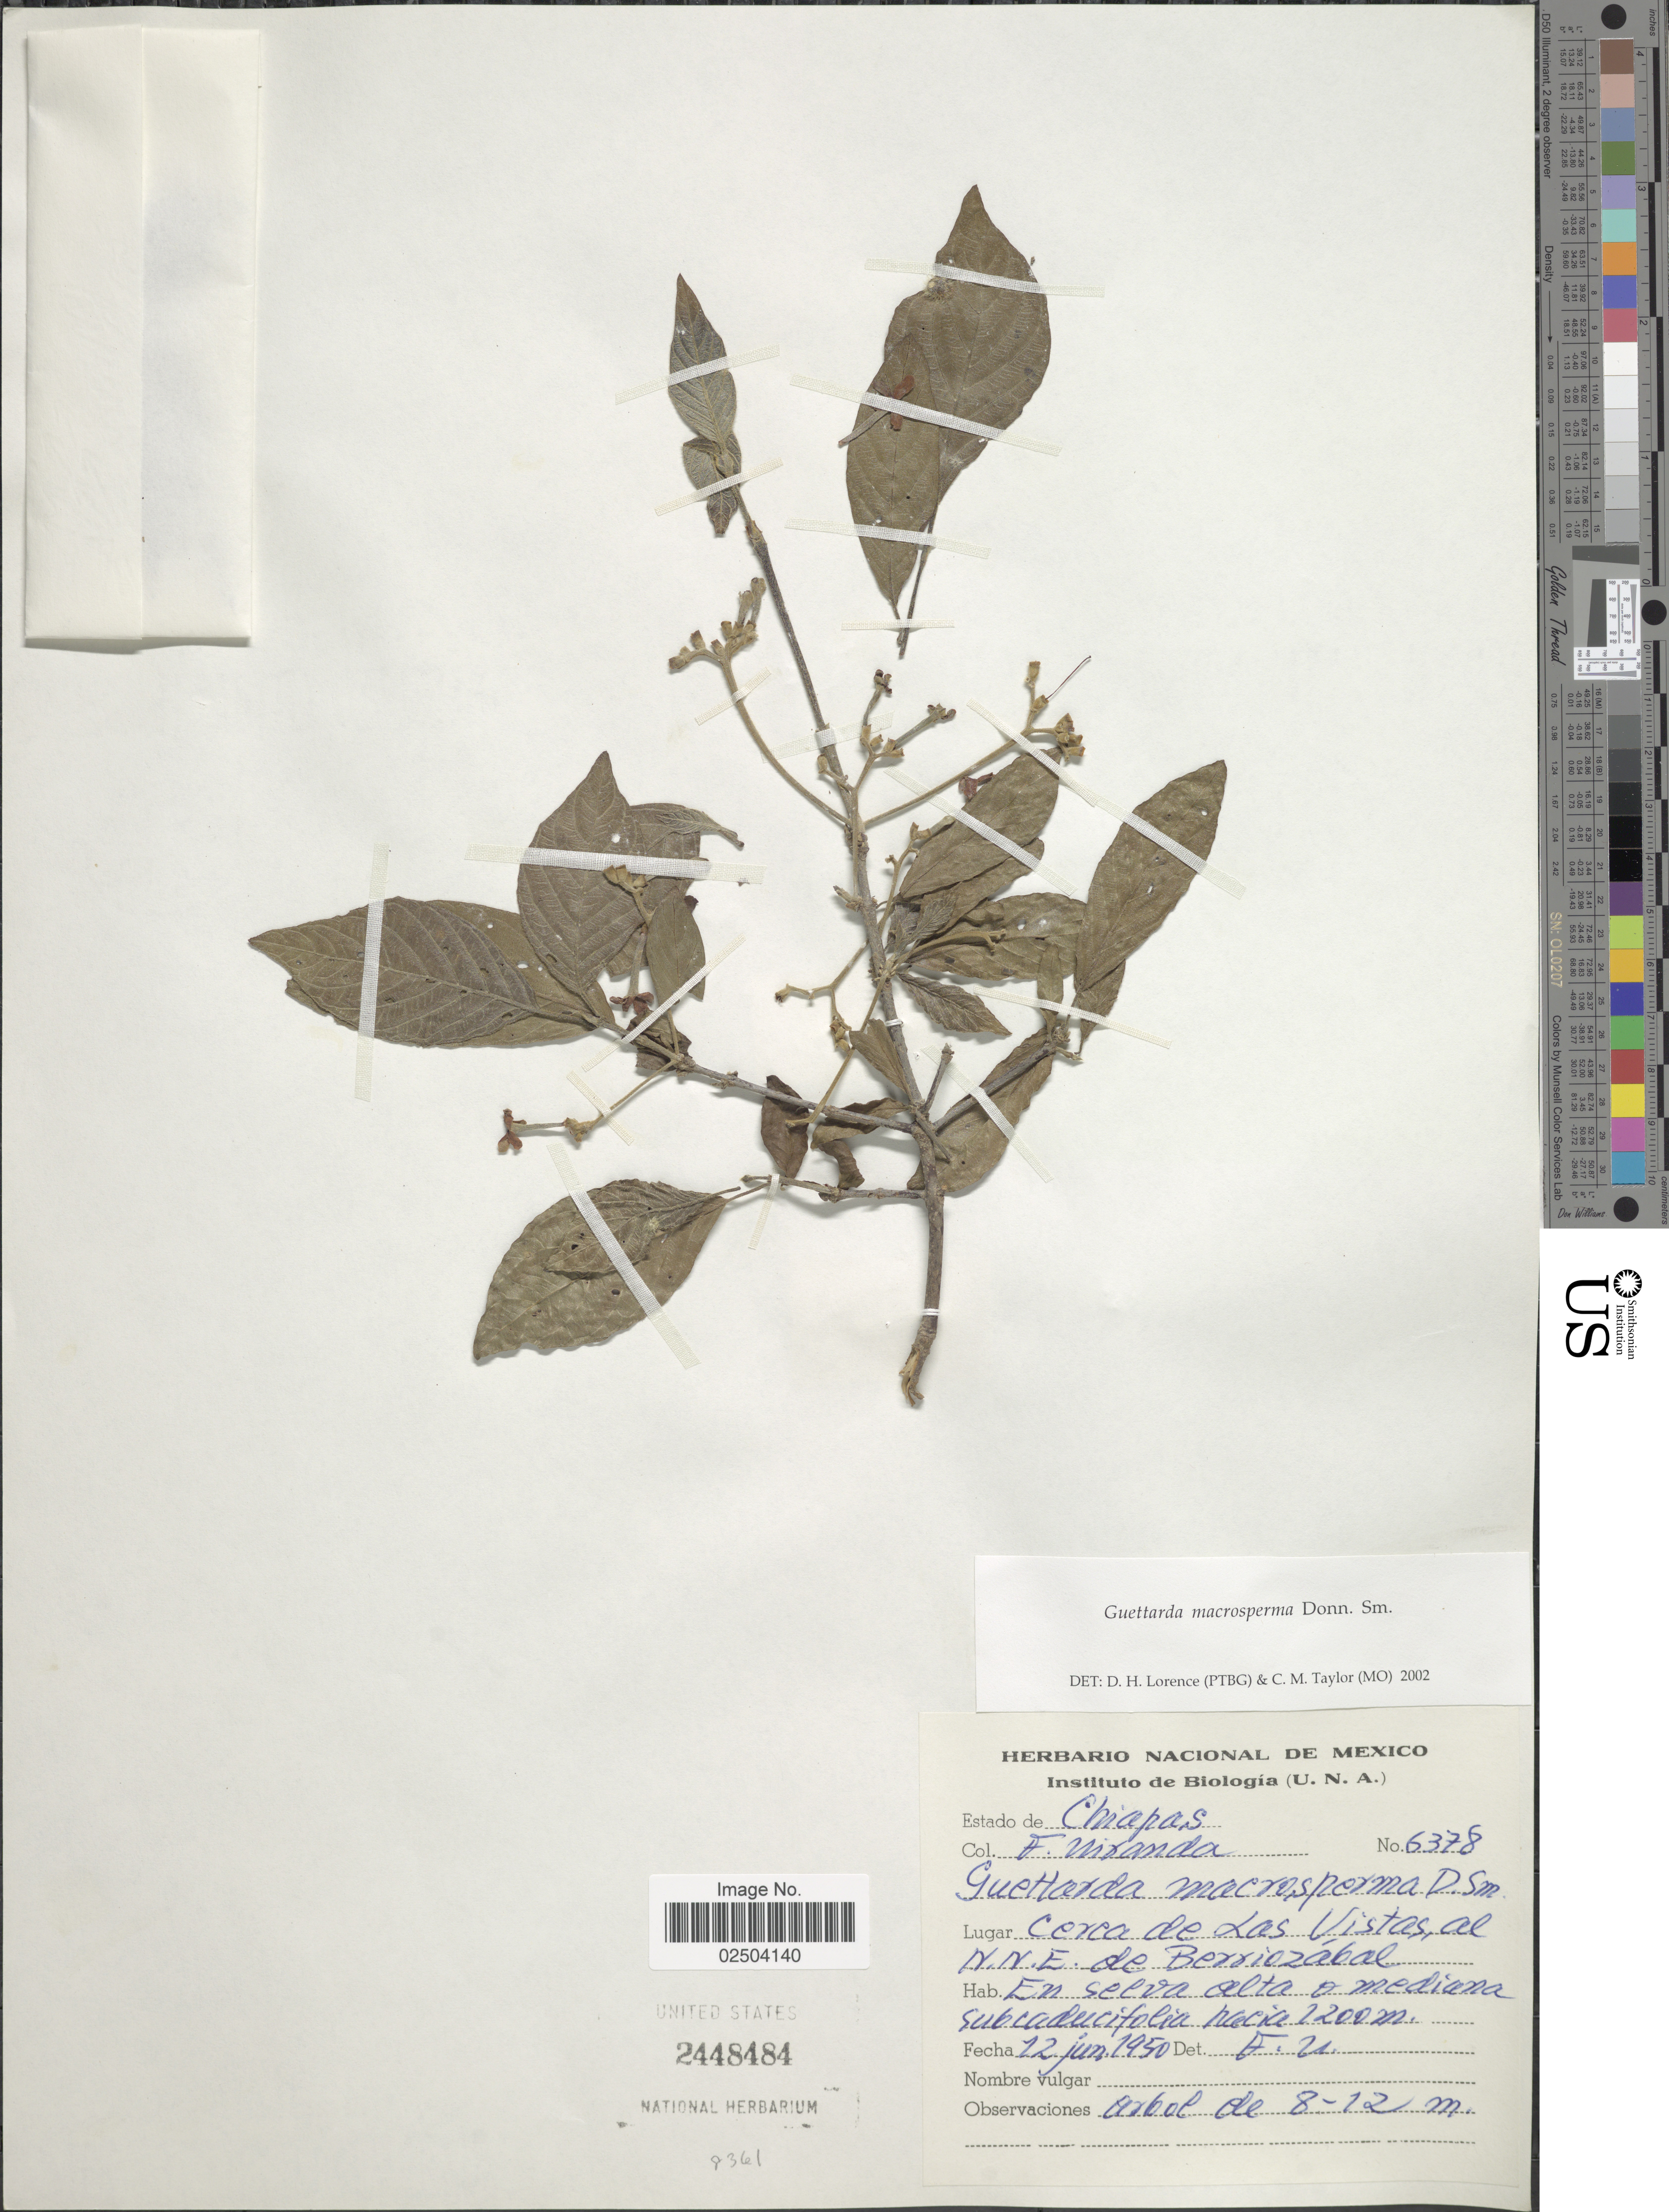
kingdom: Plantae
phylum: Tracheophyta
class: Magnoliopsida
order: Gentianales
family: Rubiaceae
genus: Guettarda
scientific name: Guettarda macrosperma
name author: Donn. Sm.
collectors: F. Miranda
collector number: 6378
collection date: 1950-06-12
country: Mexico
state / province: Chiapas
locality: Cerca de Las Vistas, al N.N.E. de Berriozábal.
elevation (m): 1200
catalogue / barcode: US 2448484